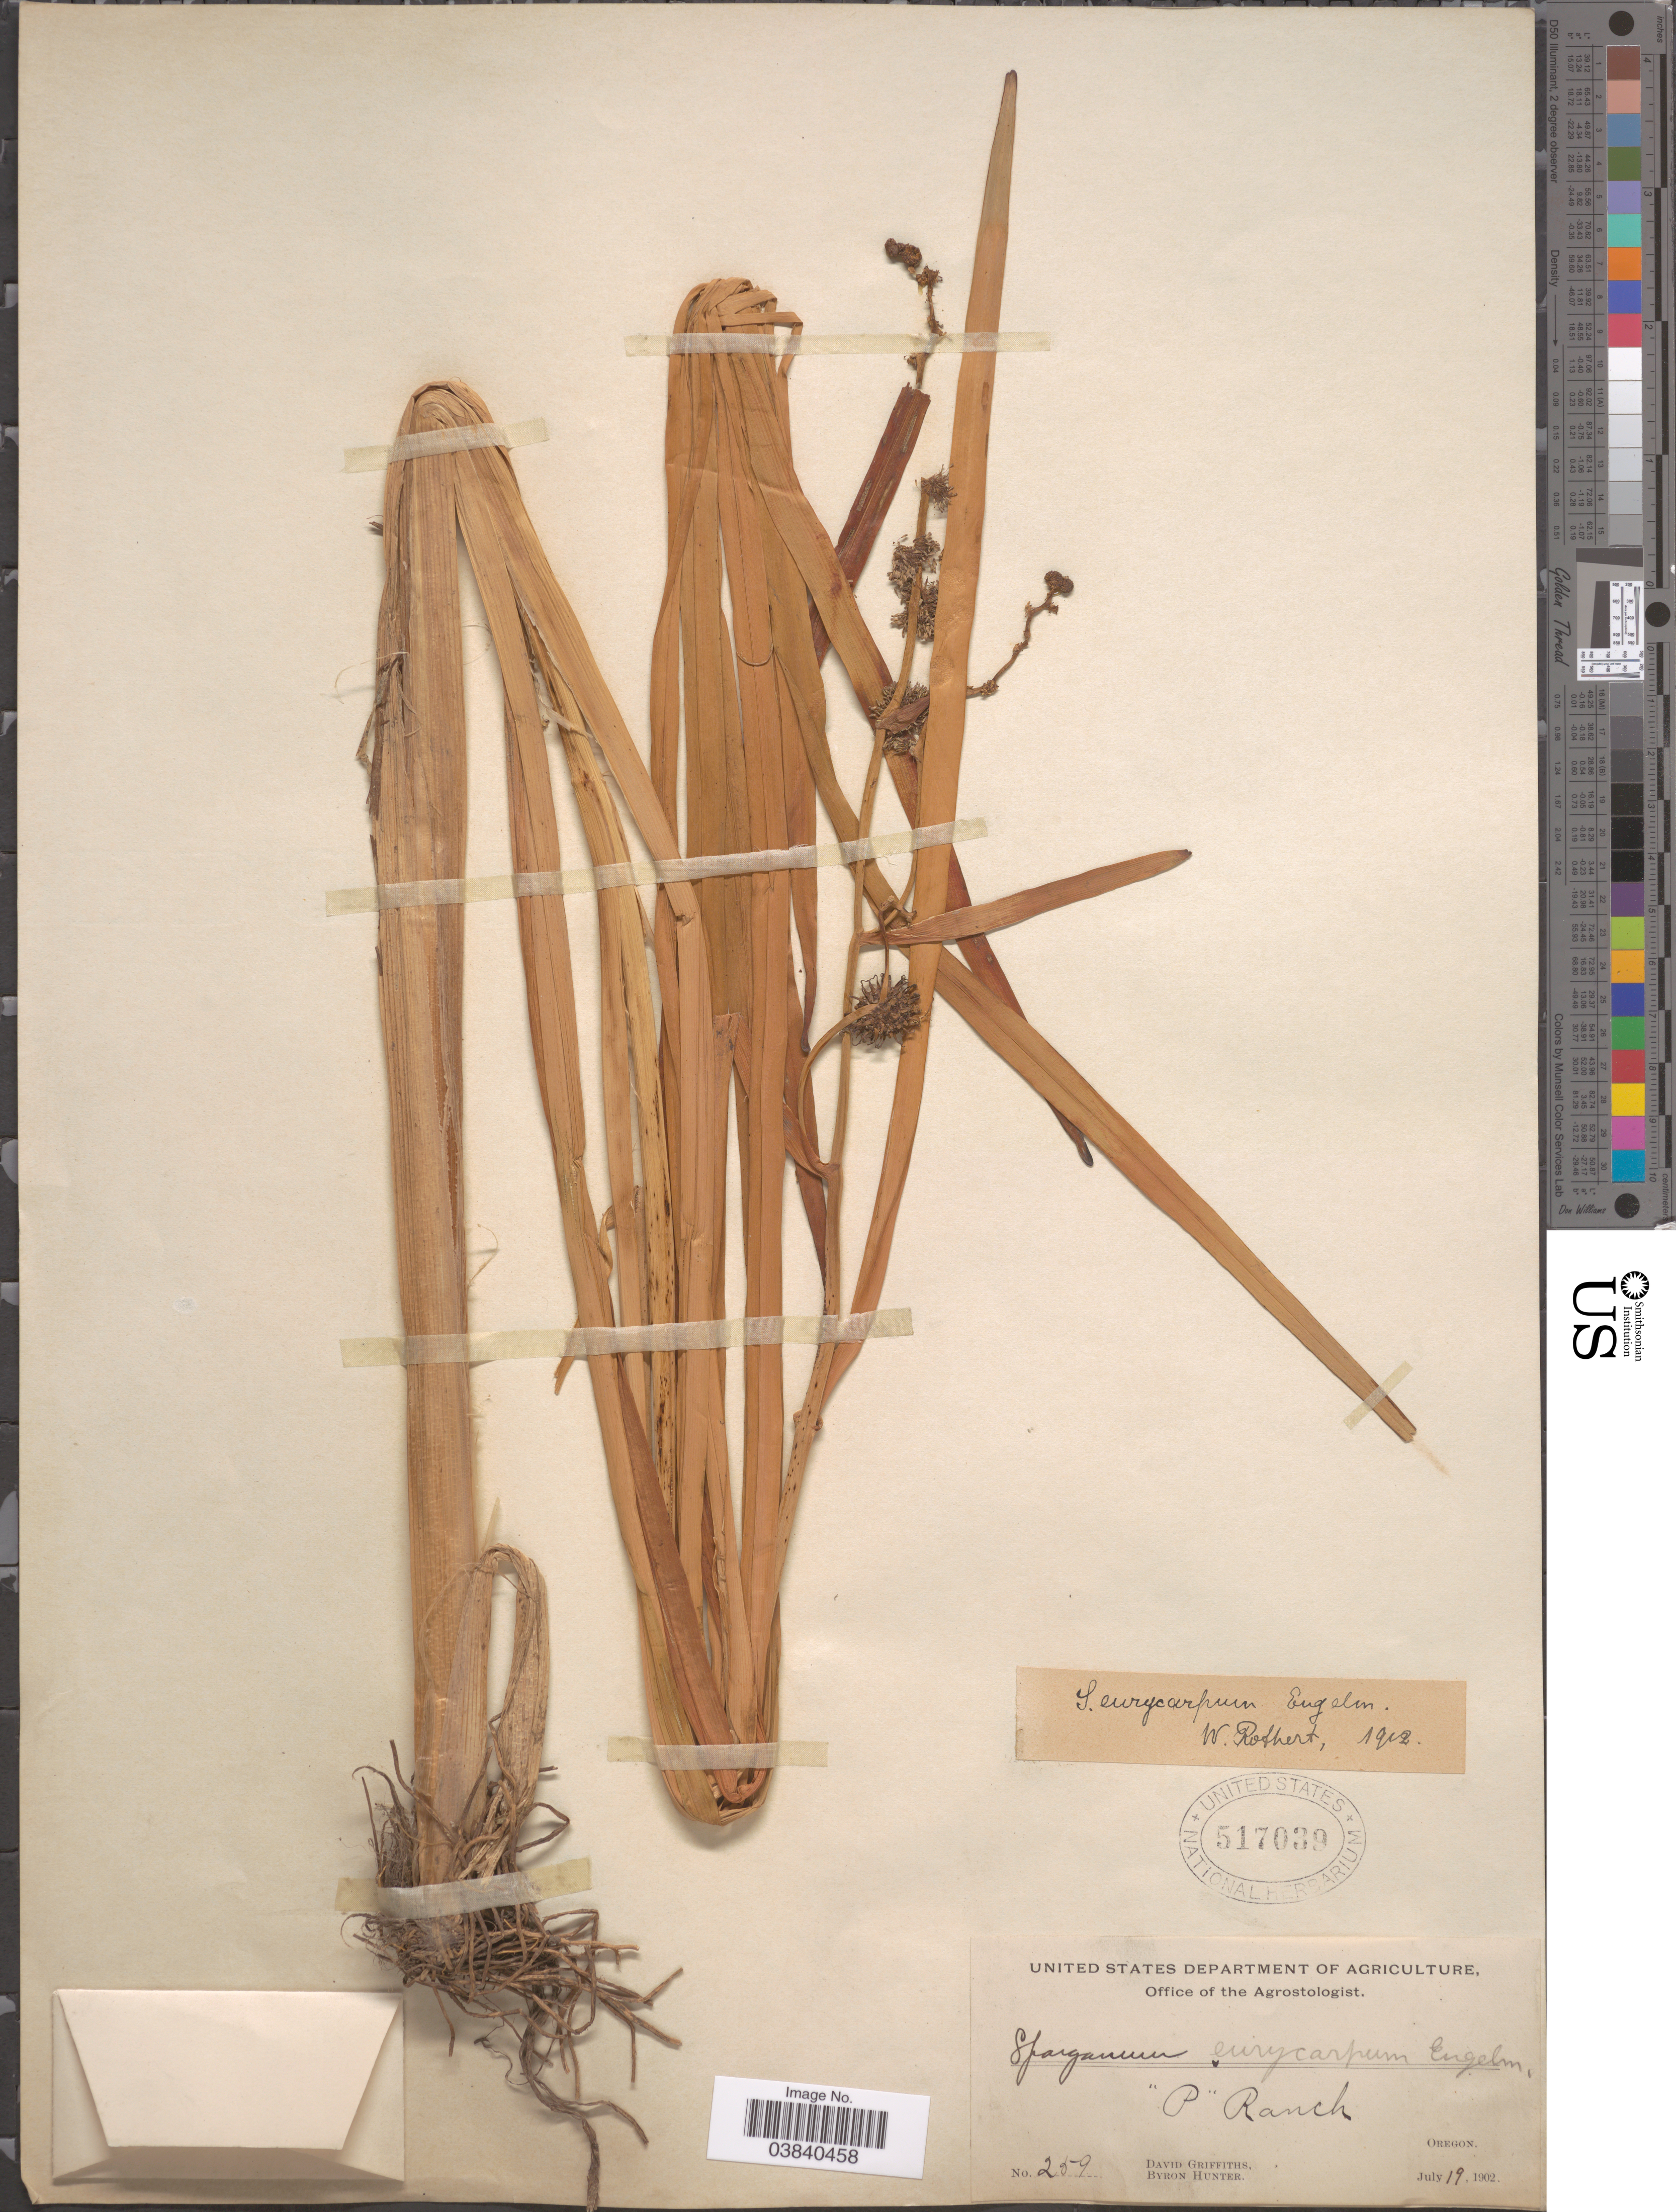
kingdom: Plantae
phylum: Tracheophyta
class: Liliopsida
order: Poales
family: Typhaceae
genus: Sparganium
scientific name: Sparganium eurycarpum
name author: Engelm.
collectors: D. Griffiths & B. Hunter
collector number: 259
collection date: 1902-07-19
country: United States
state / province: Oregon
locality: P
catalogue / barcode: US 517039